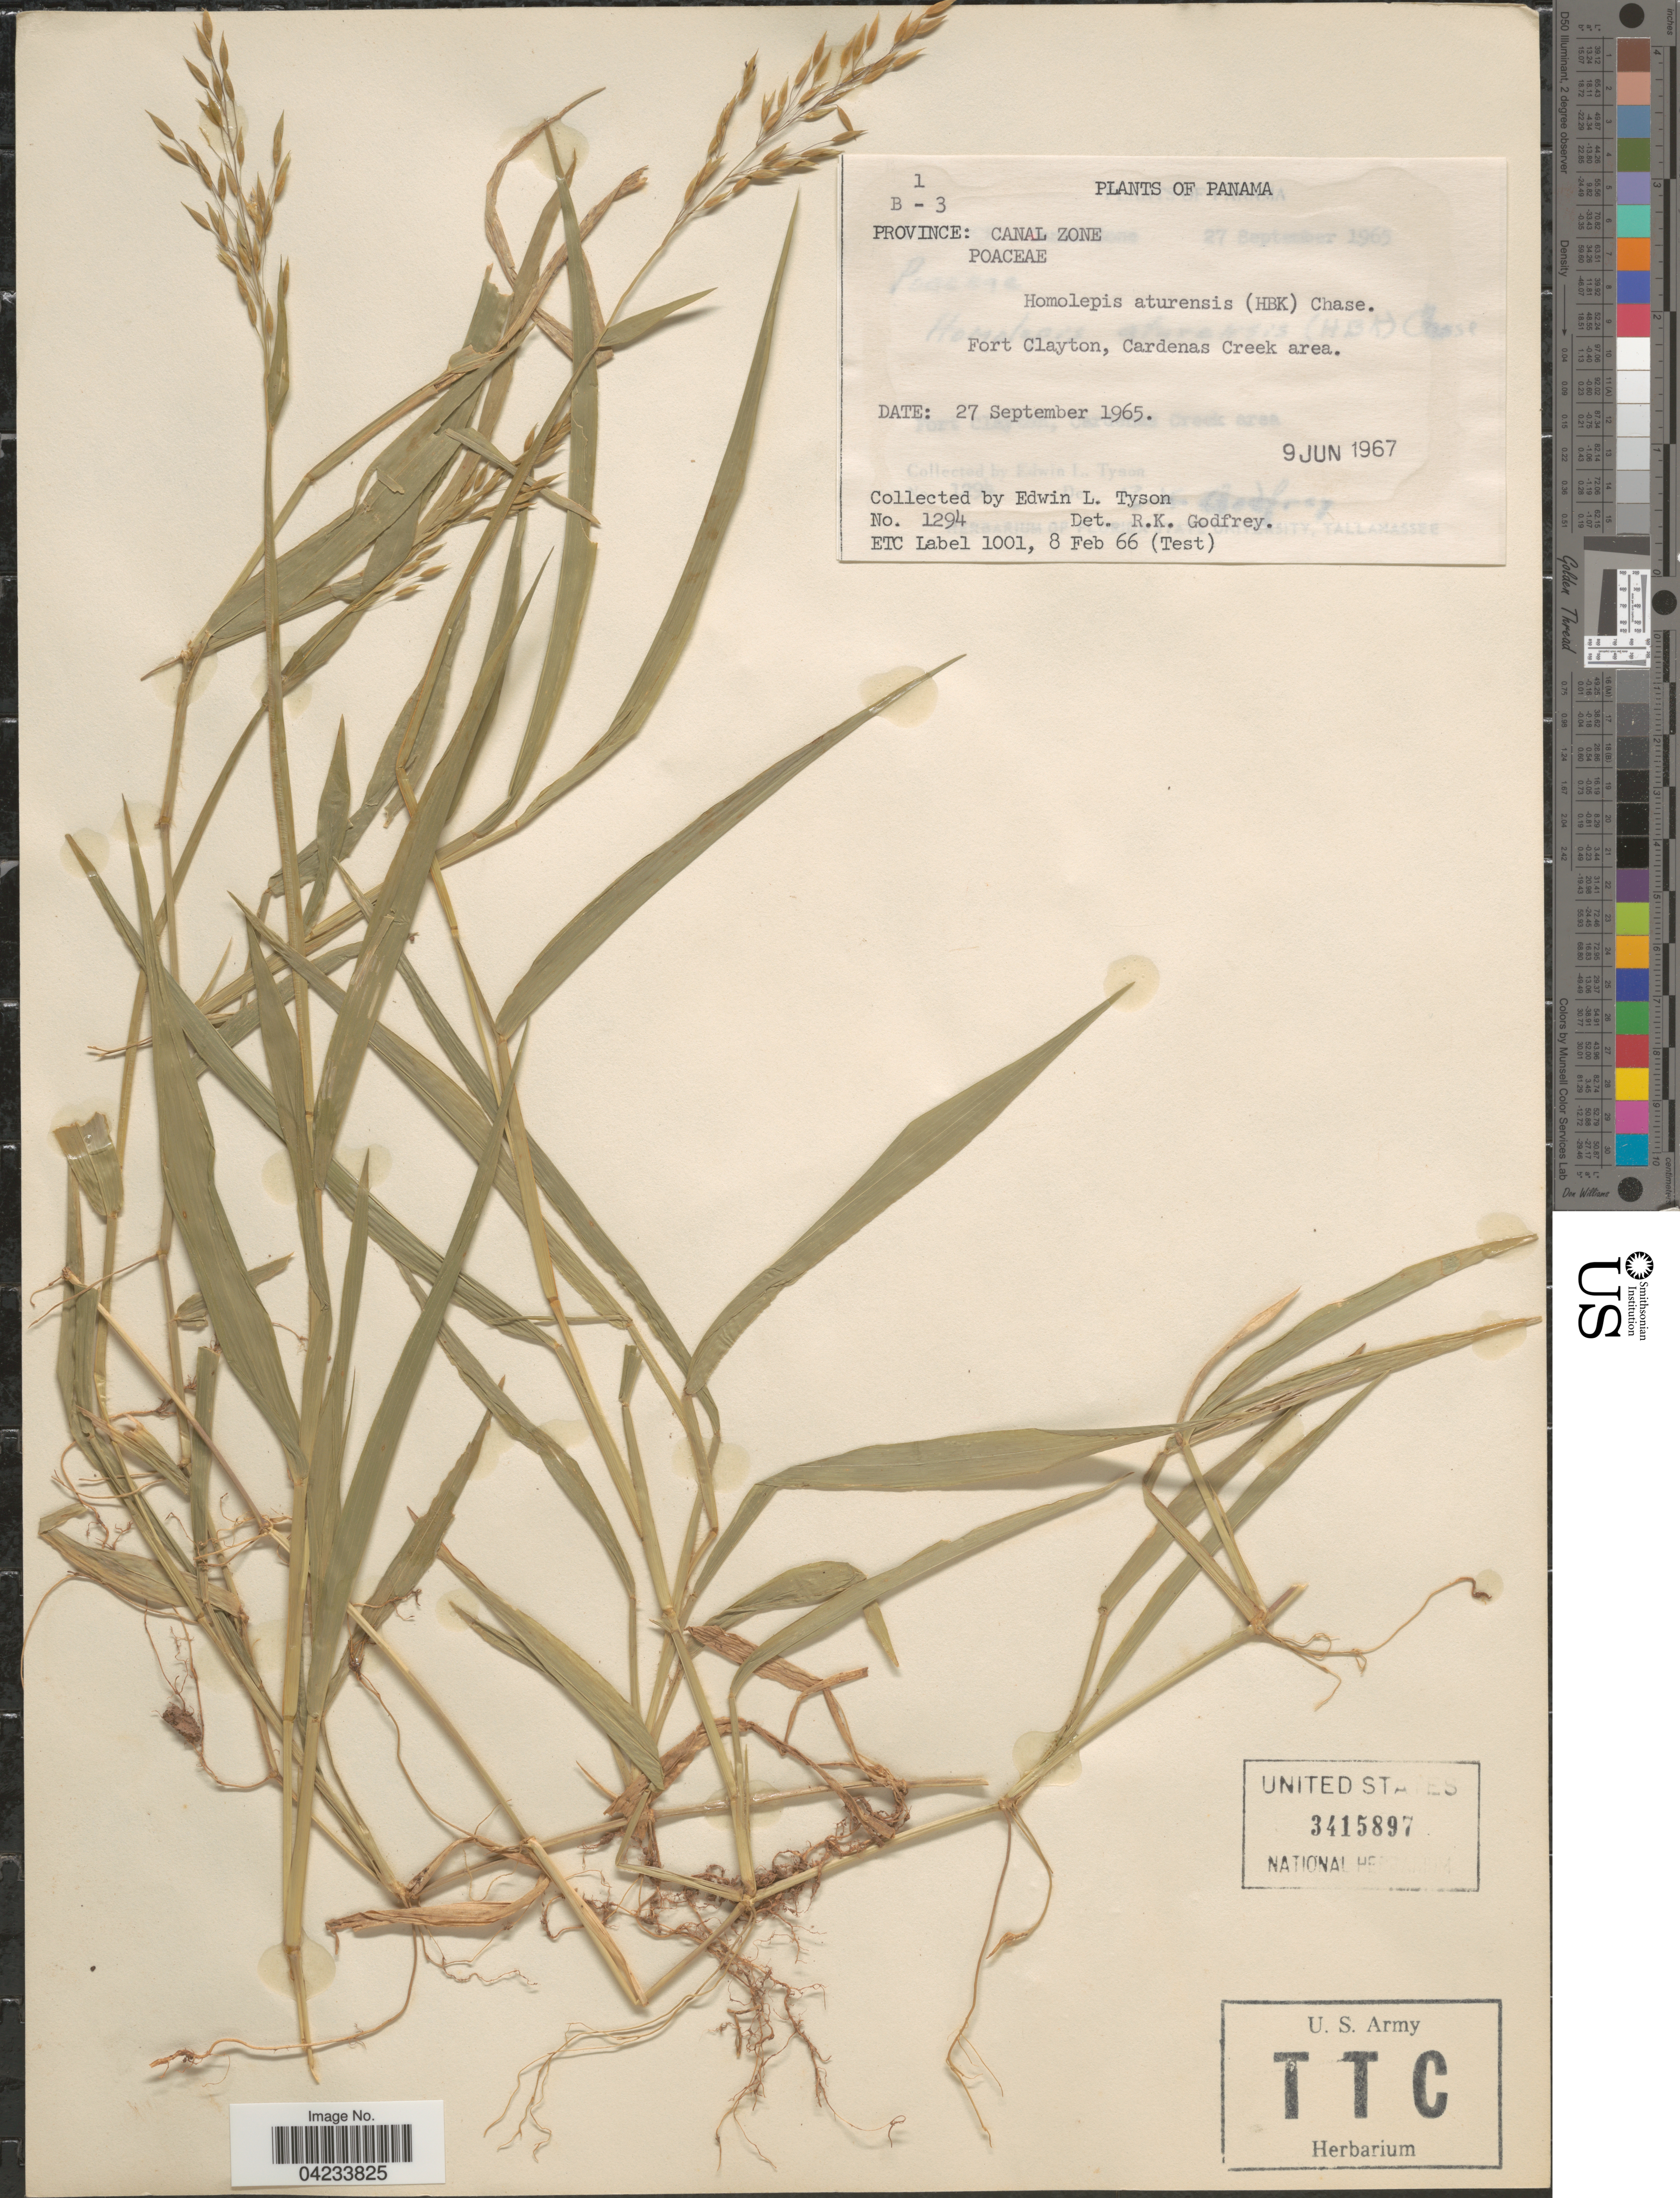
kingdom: Plantae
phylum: Tracheophyta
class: Liliopsida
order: Poales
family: Poaceae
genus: Homolepis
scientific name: Homolepis aturensis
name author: (Kunth) Chase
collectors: E. L. Tyson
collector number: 1294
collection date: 1965-09-27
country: Panama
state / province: Colón / Panamá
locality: Province: Canal Zone. Fort Clayton, Cardenas Creek area.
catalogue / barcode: US 3415897